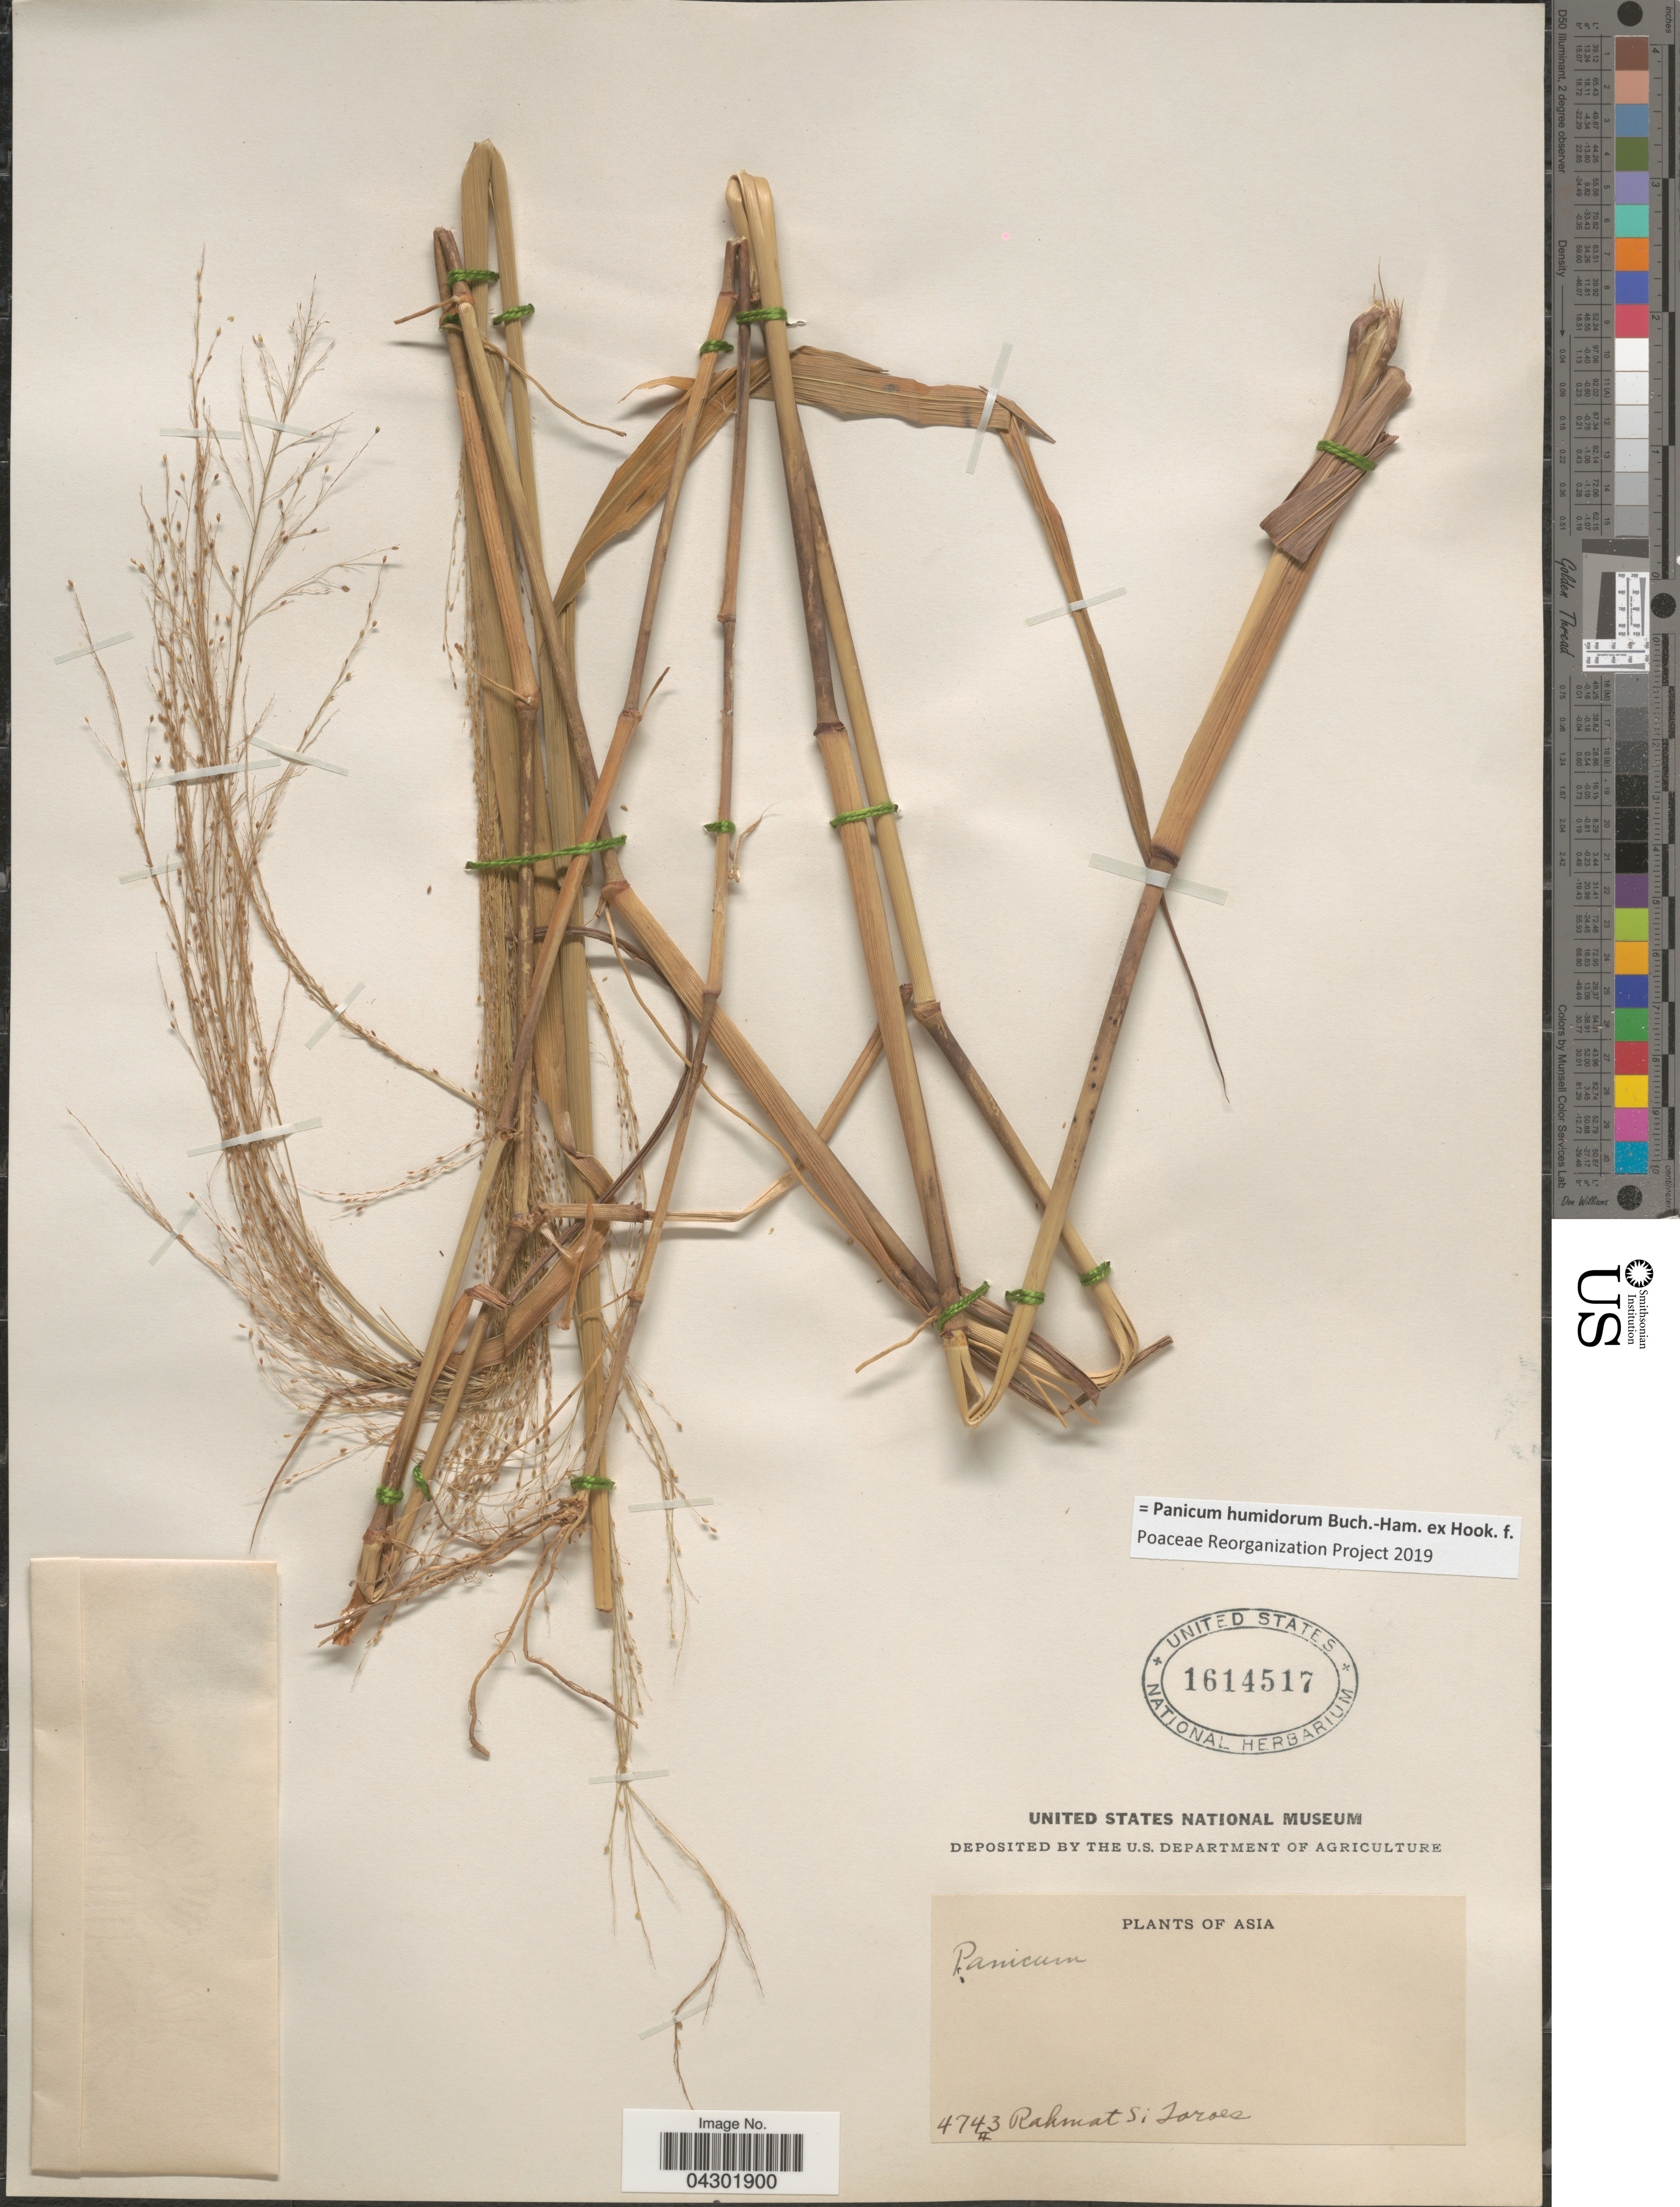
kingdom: Plantae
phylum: Tracheophyta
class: Liliopsida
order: Poales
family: Poaceae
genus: Panicum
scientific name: Panicum humidorum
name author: Buch.-Ham. ex Hook. f.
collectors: Rahmat Si Boeea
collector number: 4743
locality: Asia.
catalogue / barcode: US 1614517